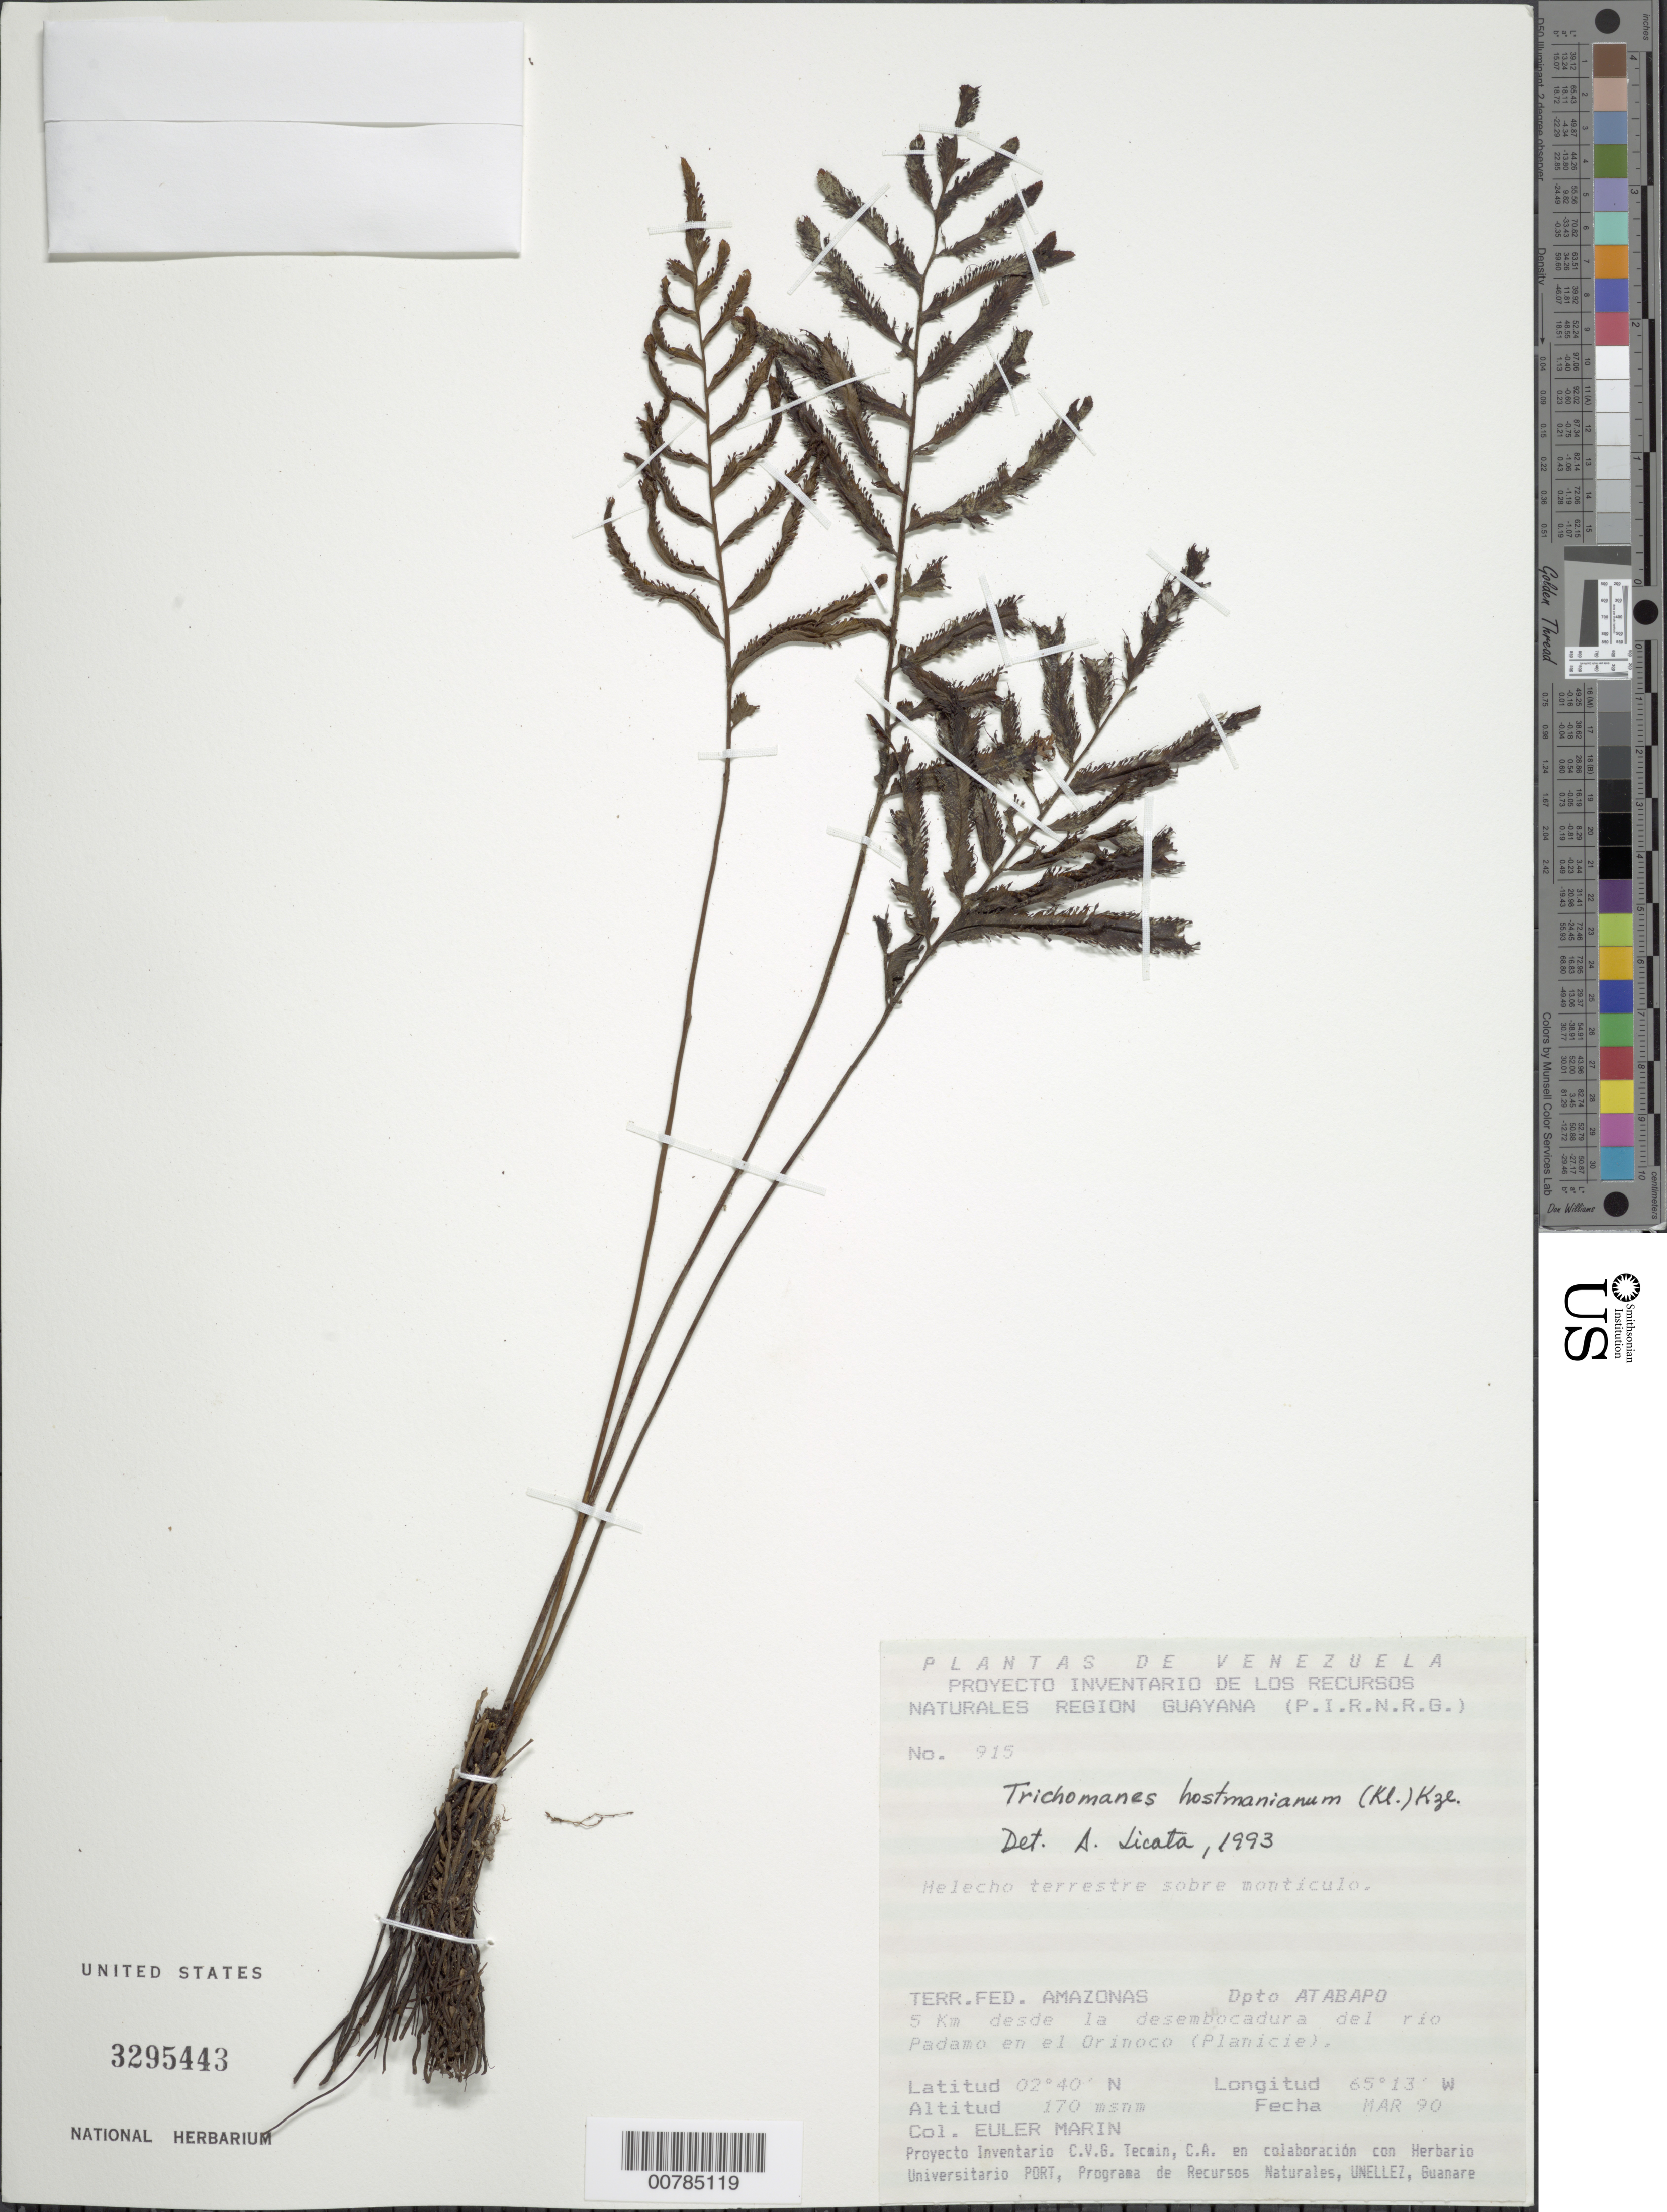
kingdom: Plantae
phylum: Tracheophyta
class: Polypodiopsida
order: Hymenophyllales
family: Hymenophyllaceae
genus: Trichomanes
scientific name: Trichomanes hostmannianum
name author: (Klotzsch) Kunze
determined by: Licata, A., (PORT), Univ. Nac. Exp. de los Llanos Ezequiel Zamora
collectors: E. Marin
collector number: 915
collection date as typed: Mar-90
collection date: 1990-03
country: Venezuela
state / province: Amazonas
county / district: Atabapo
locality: Río Padamo, 5 km desde la desembocadura, Orinoco (Planicie)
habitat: Sobre monticulo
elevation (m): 170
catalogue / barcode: US 3295443